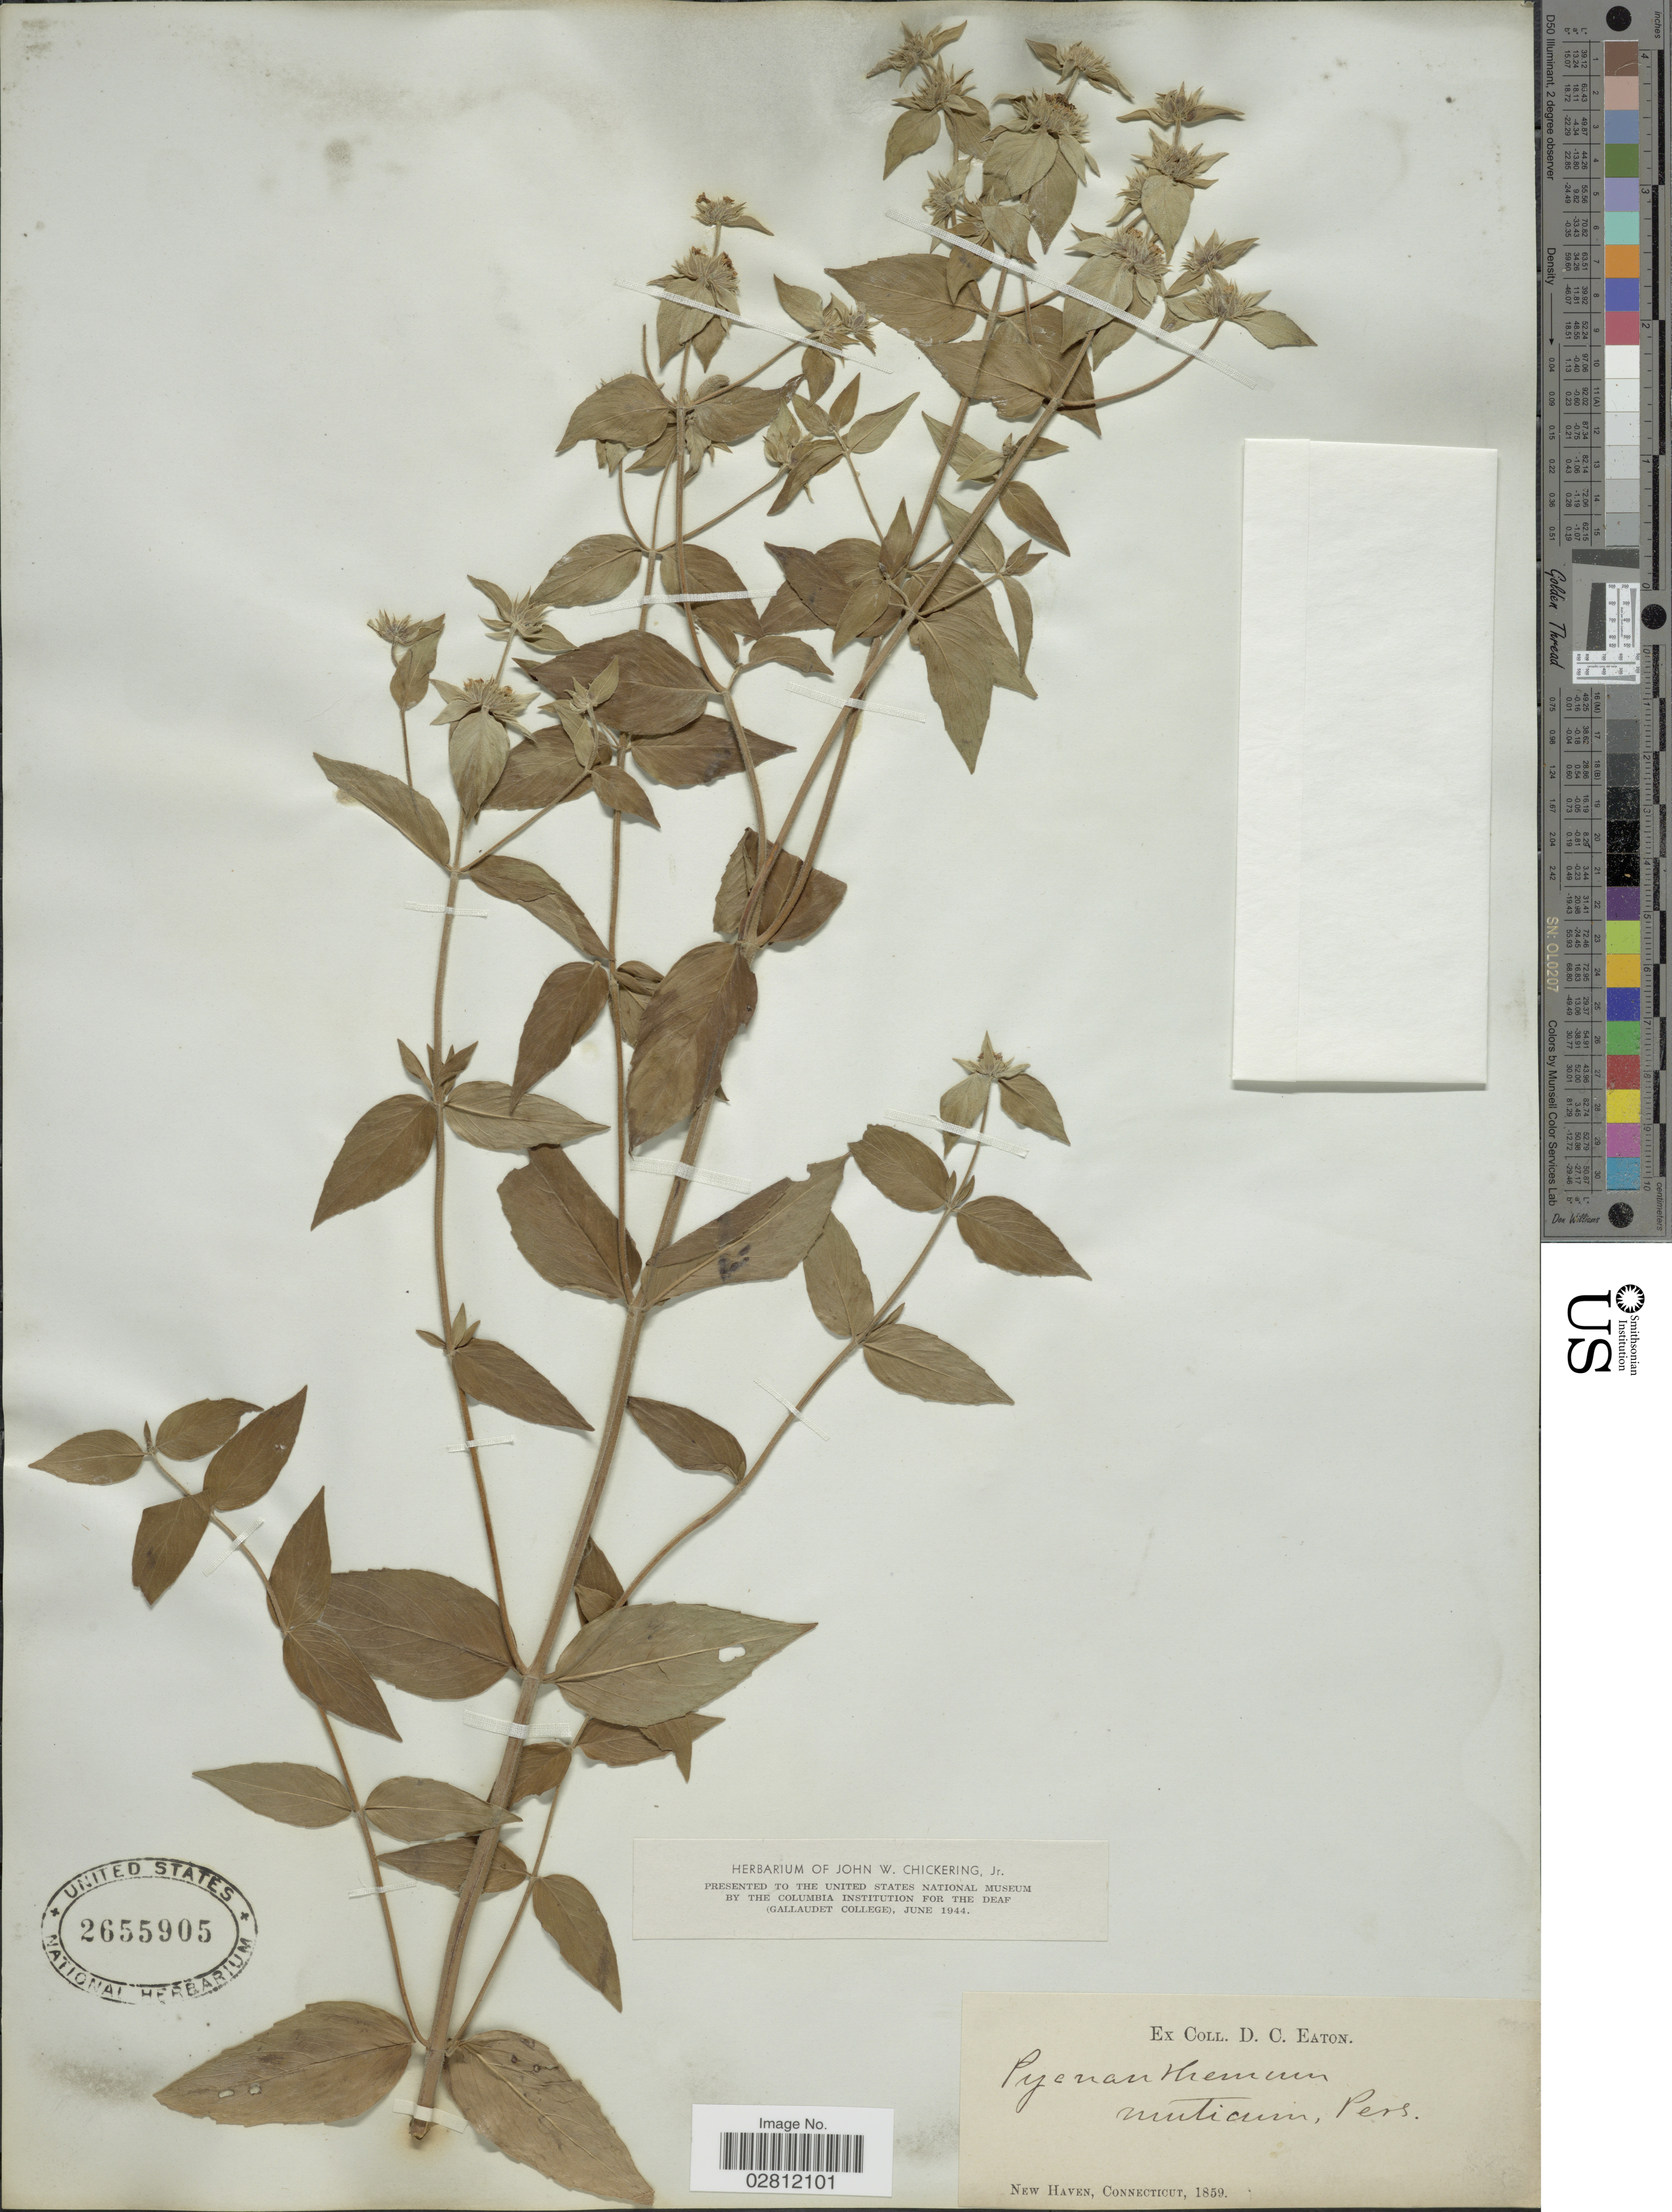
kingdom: Plantae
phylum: Tracheophyta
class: Magnoliopsida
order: Lamiales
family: Lamiaceae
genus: Pycnanthemum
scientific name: Pycnanthemum muticum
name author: (Michx.) Pers.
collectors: D. Eaton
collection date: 1859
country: United States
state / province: Connecticut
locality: New Haven.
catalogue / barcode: US 2655905